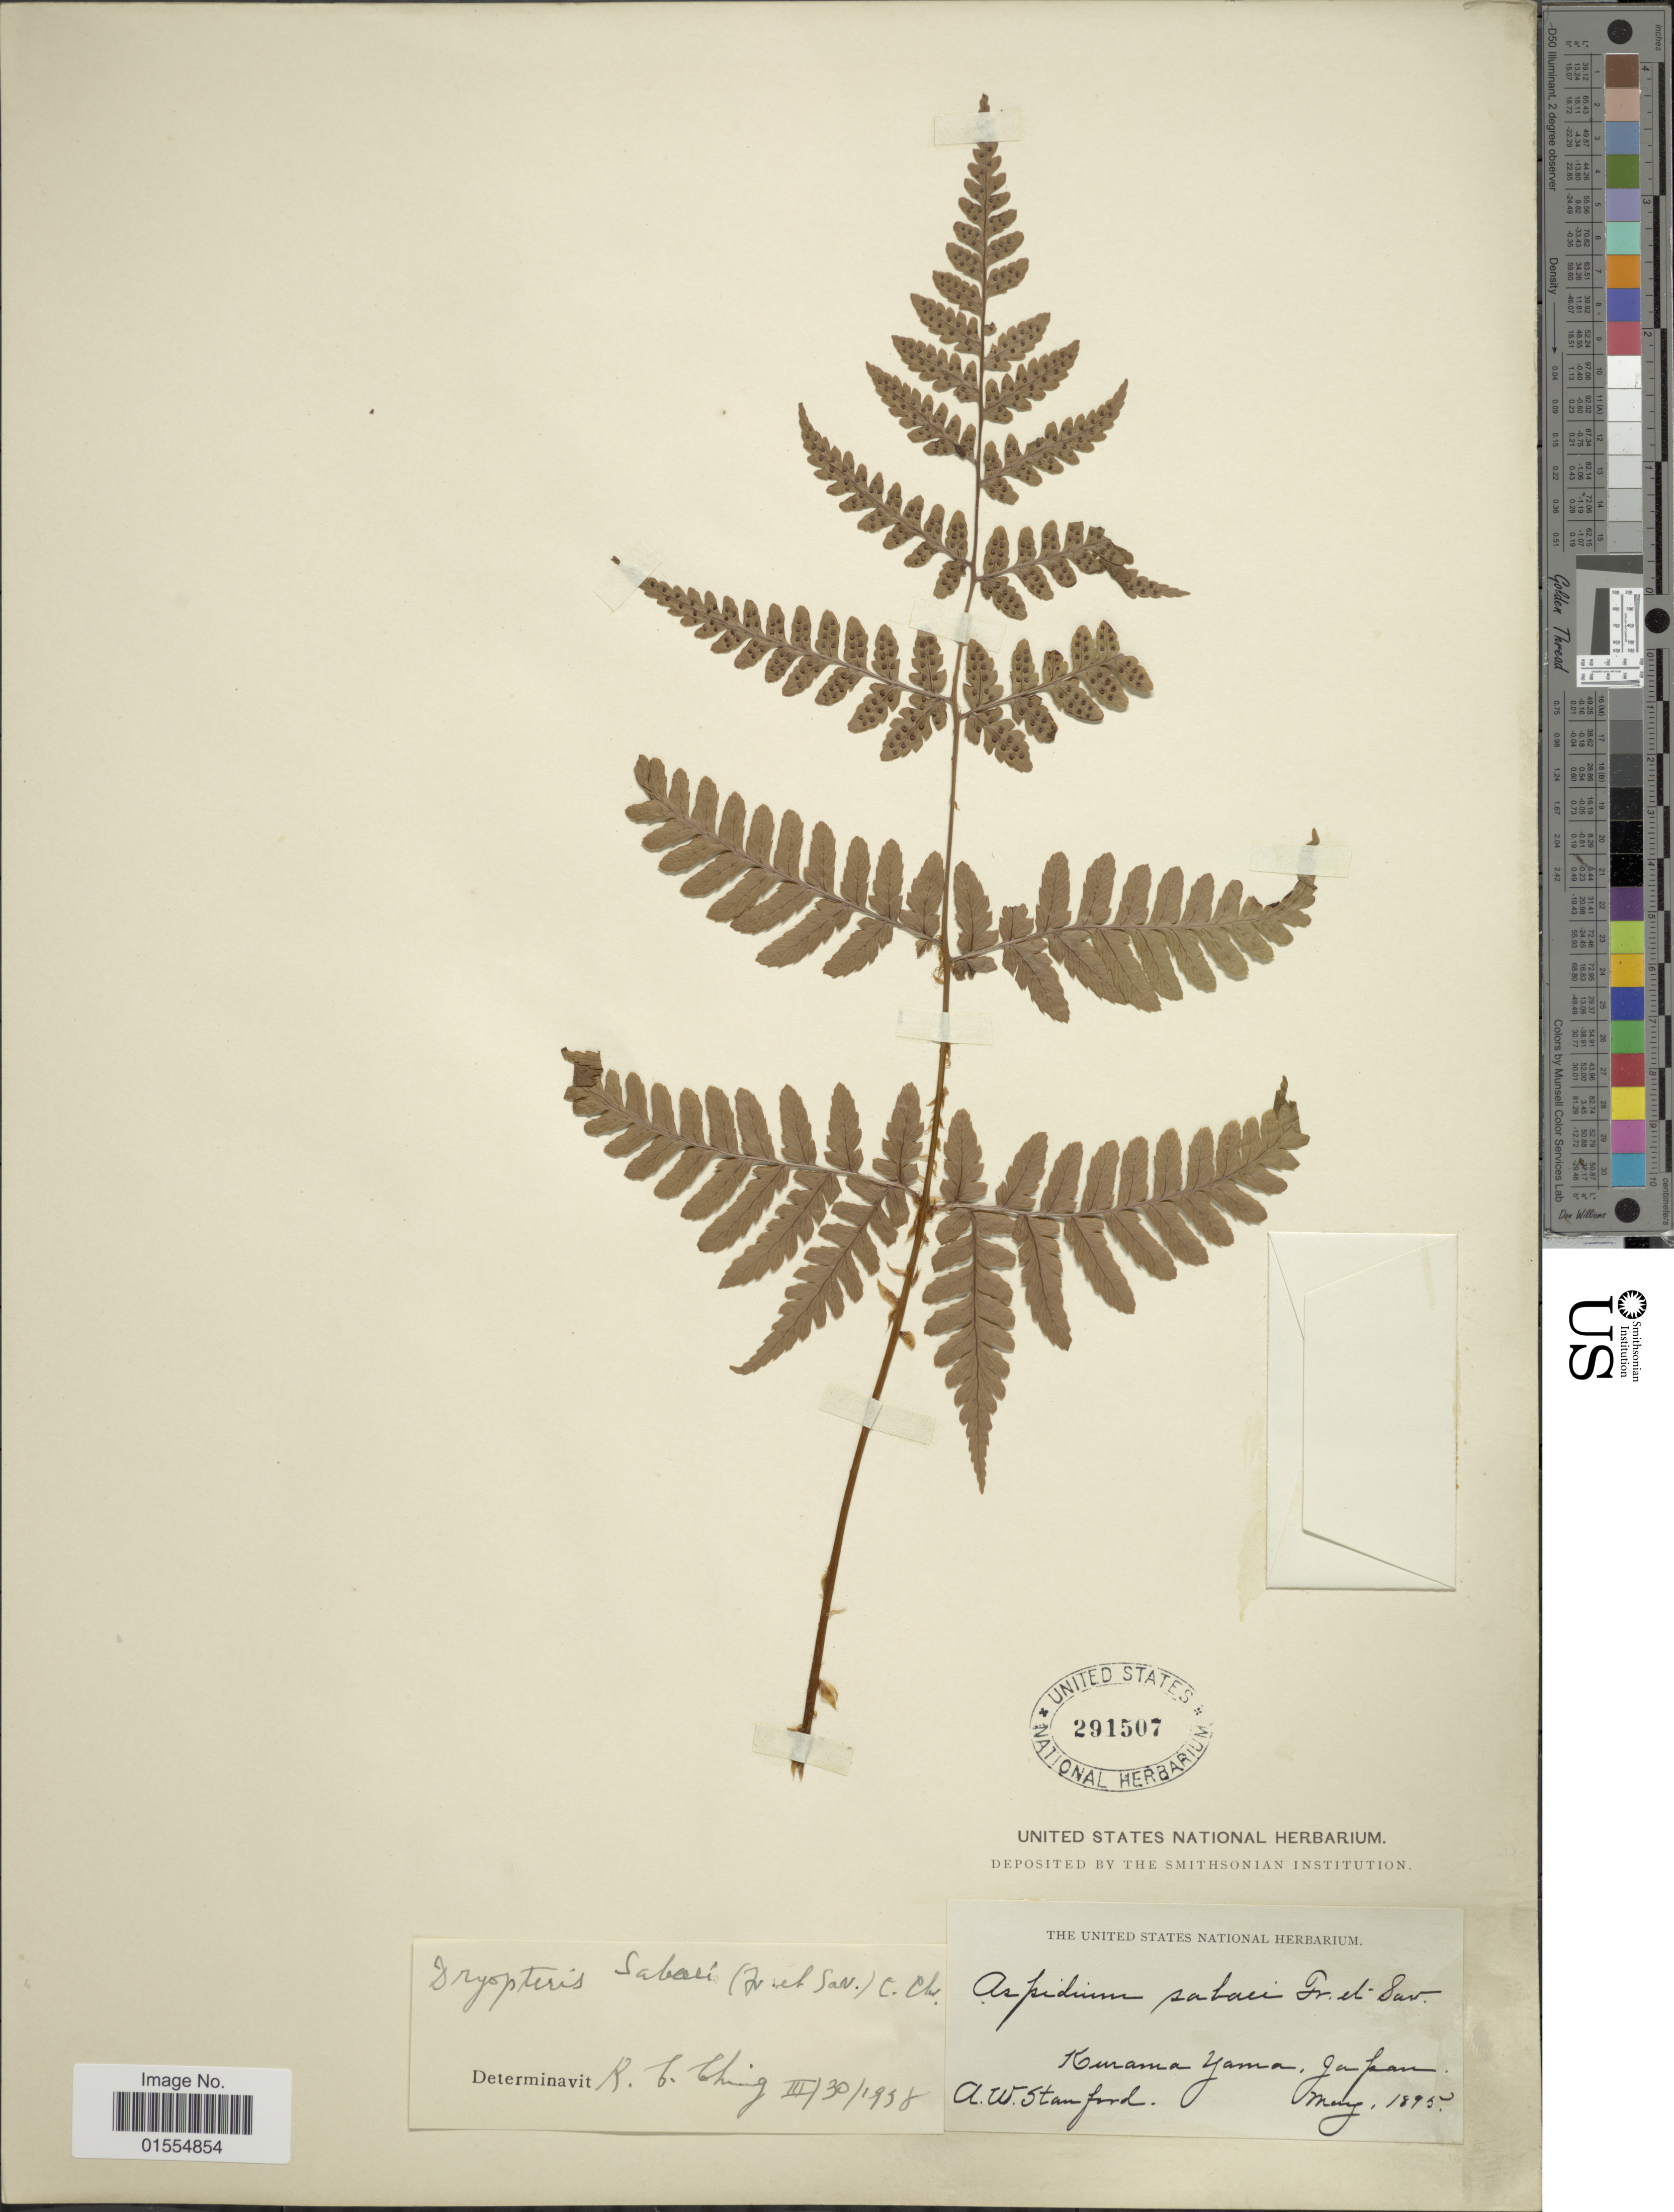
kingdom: Plantae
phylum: Tracheophyta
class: Polypodiopsida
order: Polypodiales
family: Dryopteridaceae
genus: Dryopteris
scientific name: Dryopteris sabaei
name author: (Franch. & Sav.) C. Chr.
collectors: A. Stanford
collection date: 1895-05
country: Japan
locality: Kurama Yama, Japan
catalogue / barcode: US 291507